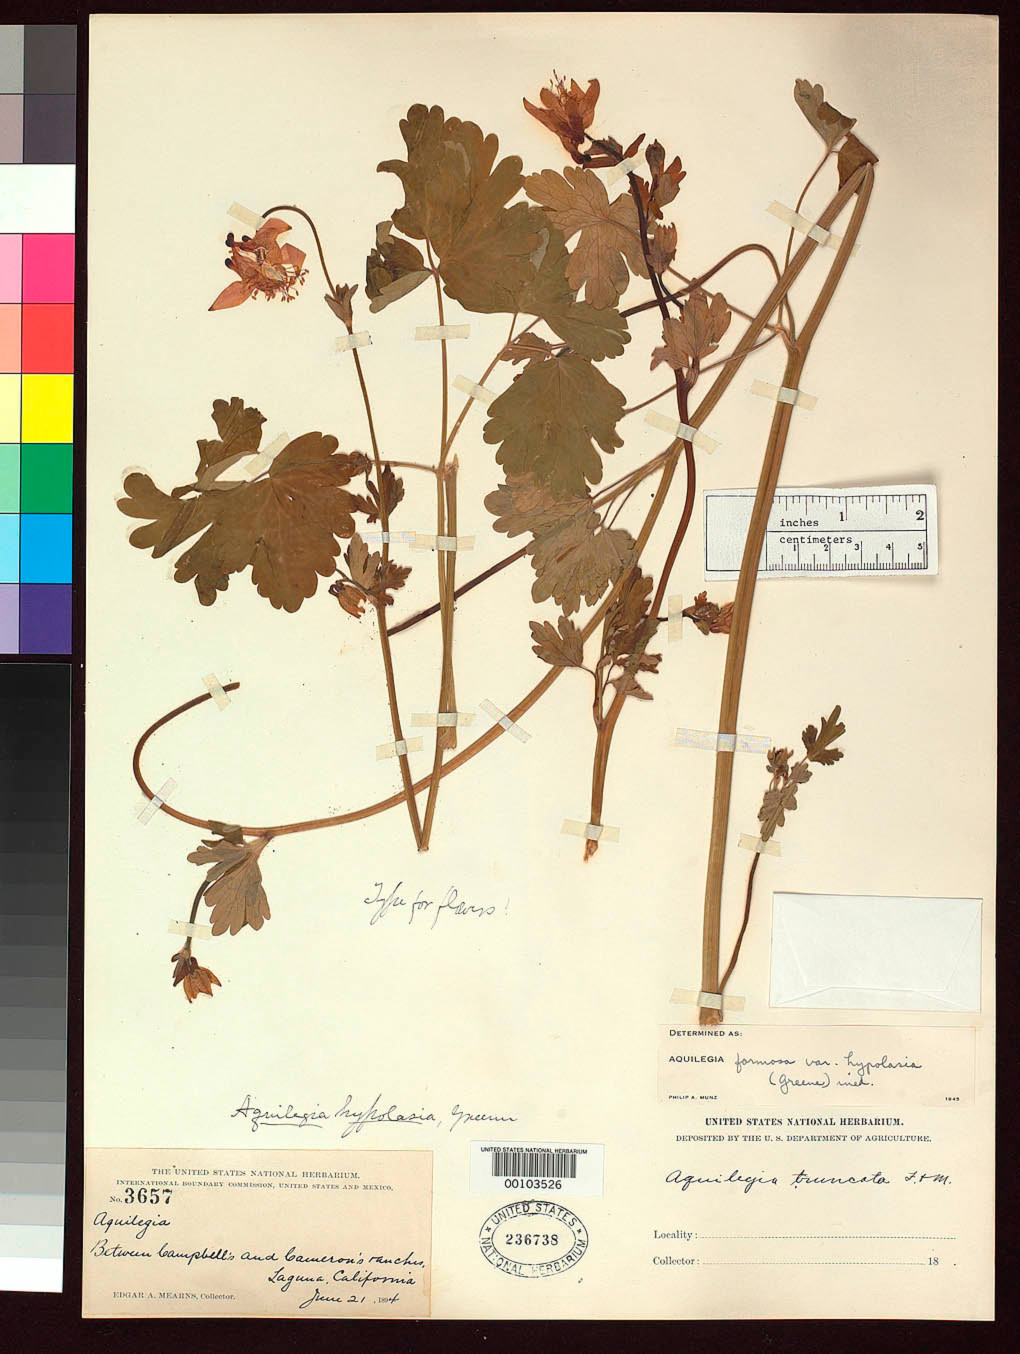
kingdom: Plantae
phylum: Tracheophyta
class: Magnoliopsida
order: Ranunculales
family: Ranunculaceae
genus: Aquilegia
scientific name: Aquilegia hypolasia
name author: Greene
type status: Syntype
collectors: E. A. Mearns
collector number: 3657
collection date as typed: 21 Jun 1894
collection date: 1894-06-21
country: United States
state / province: California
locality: Between Campbell's and Cameron's ranches.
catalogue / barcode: US 236738